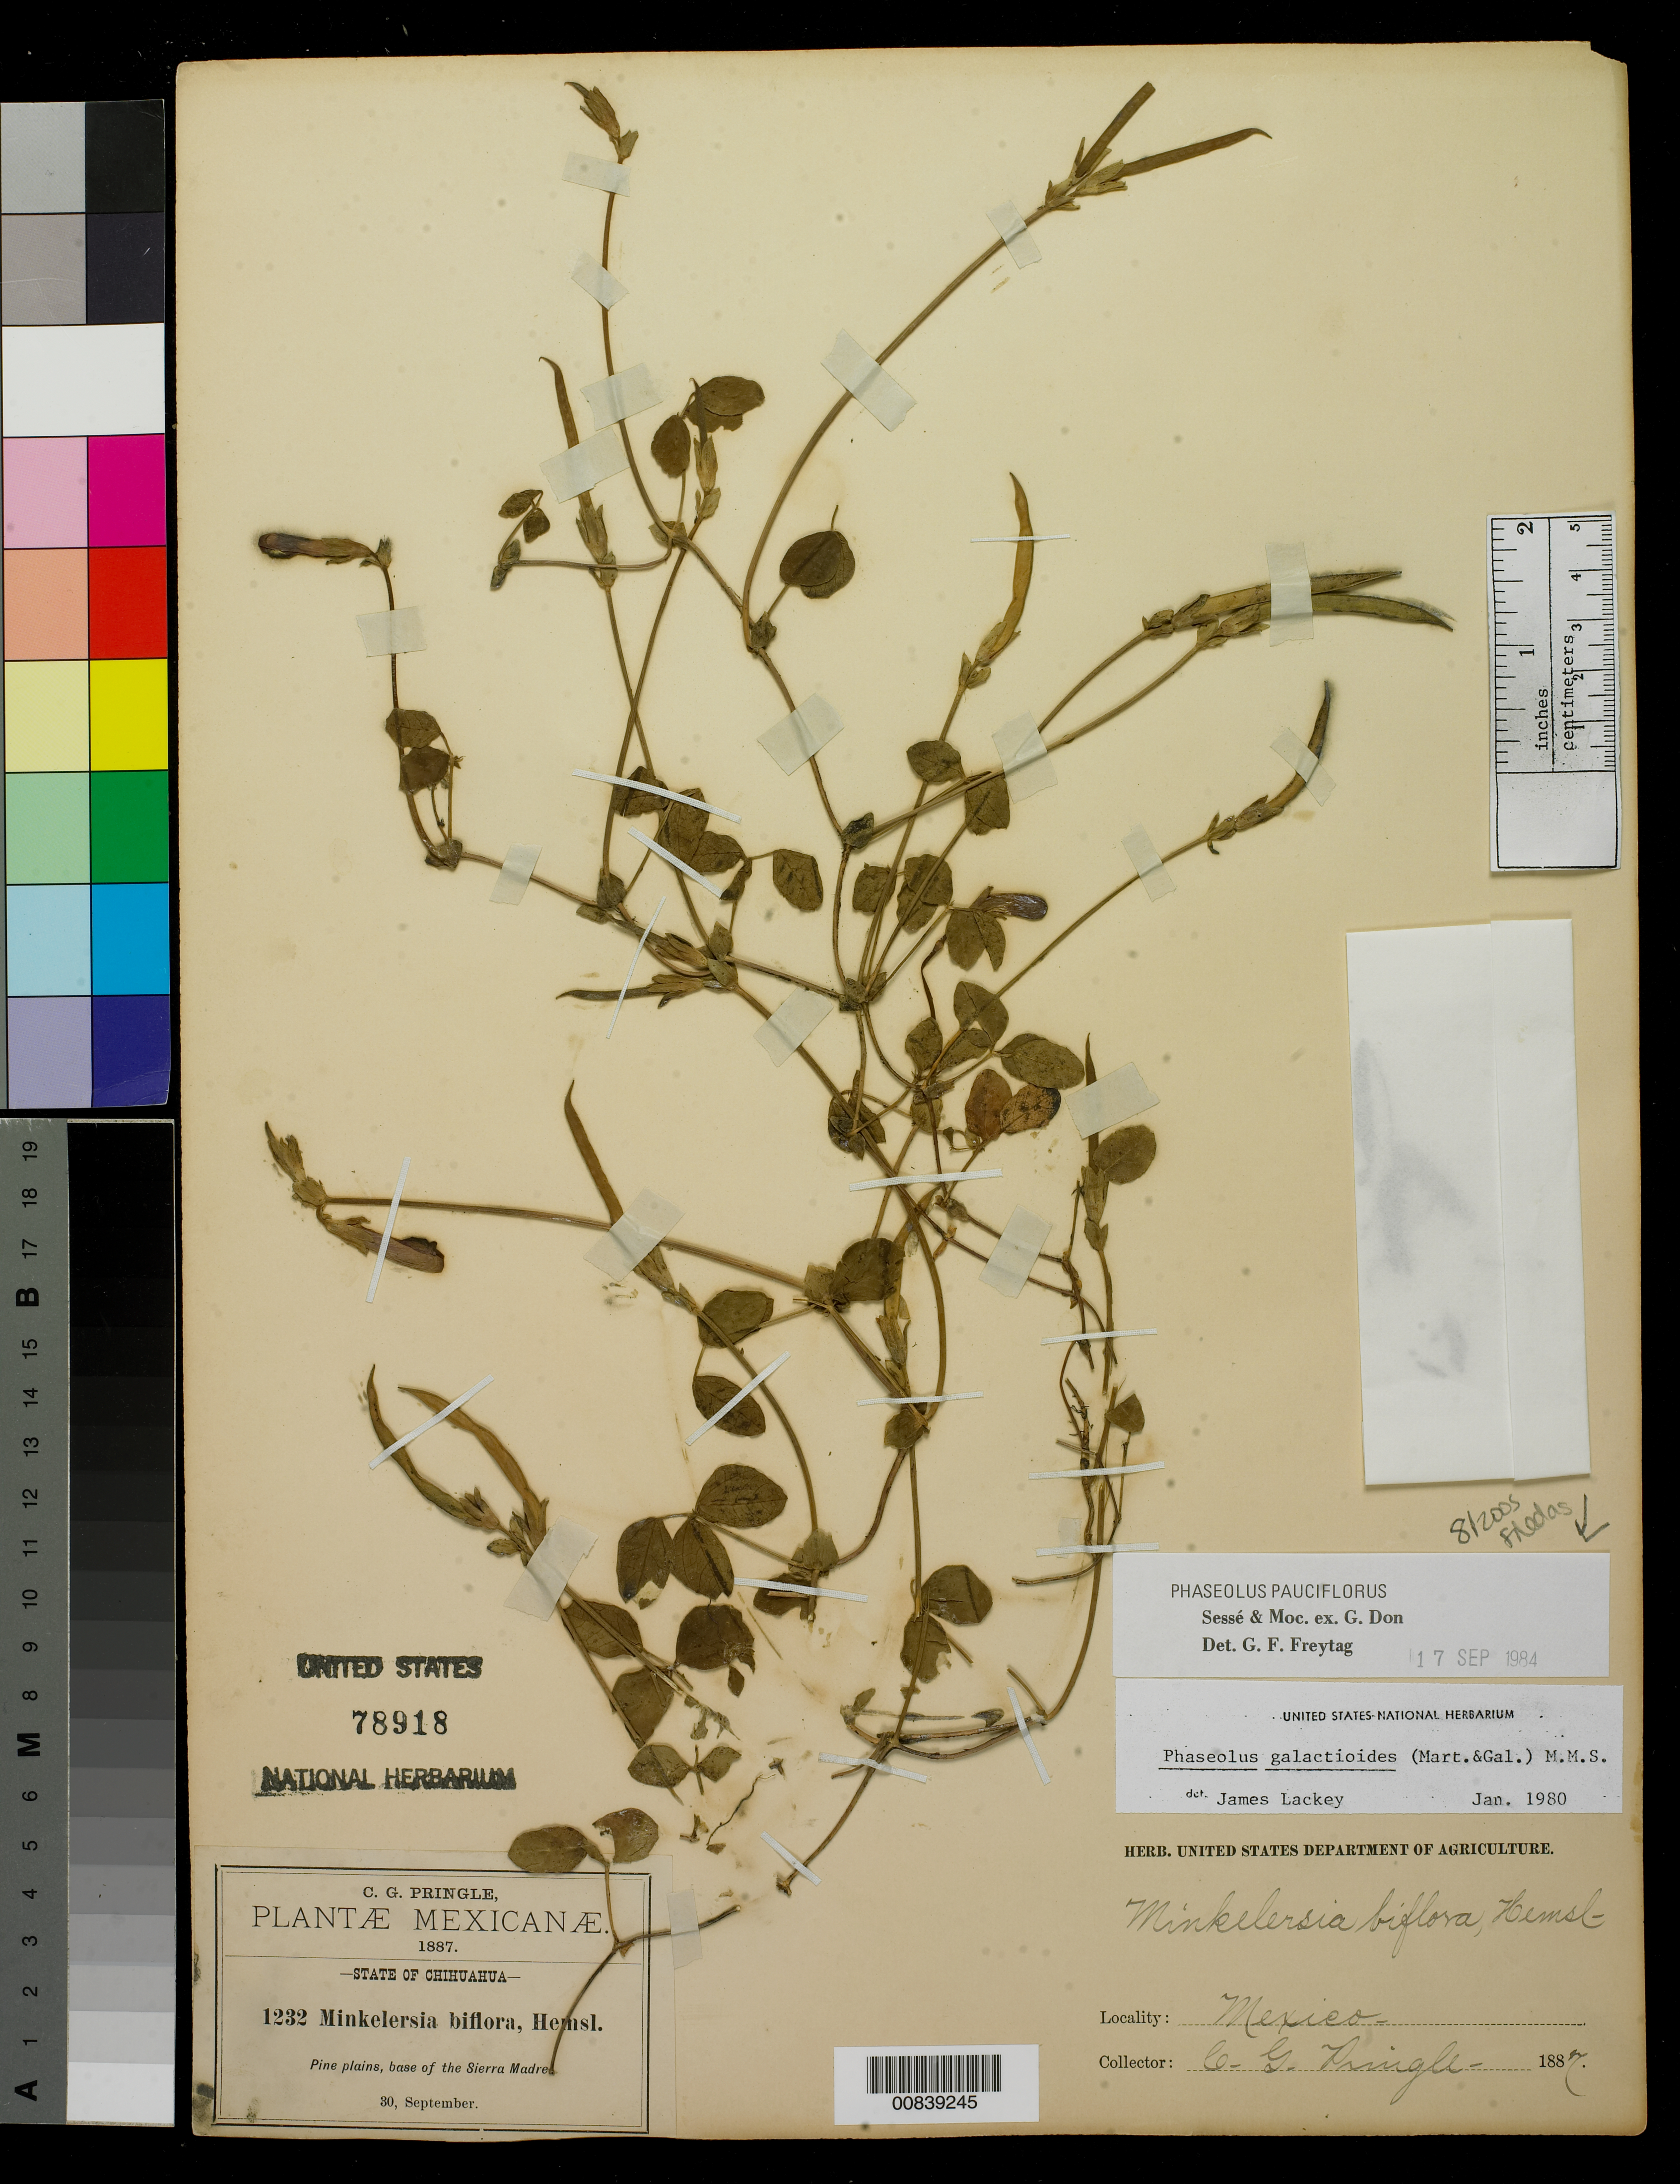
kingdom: Plantae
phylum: Tracheophyta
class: Magnoliopsida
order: Fabales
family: Fabaceae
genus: Phaseolus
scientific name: Phaseolus pauciflorus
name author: Sessé & Moc. ex G. Don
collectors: C. G. Pringle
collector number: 1232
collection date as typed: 30 Sep 1887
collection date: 1887-09-30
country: Mexico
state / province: Chihuahua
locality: Base of the Sierra Madre, Chihuahua.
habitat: Pine plains.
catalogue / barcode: US 78918